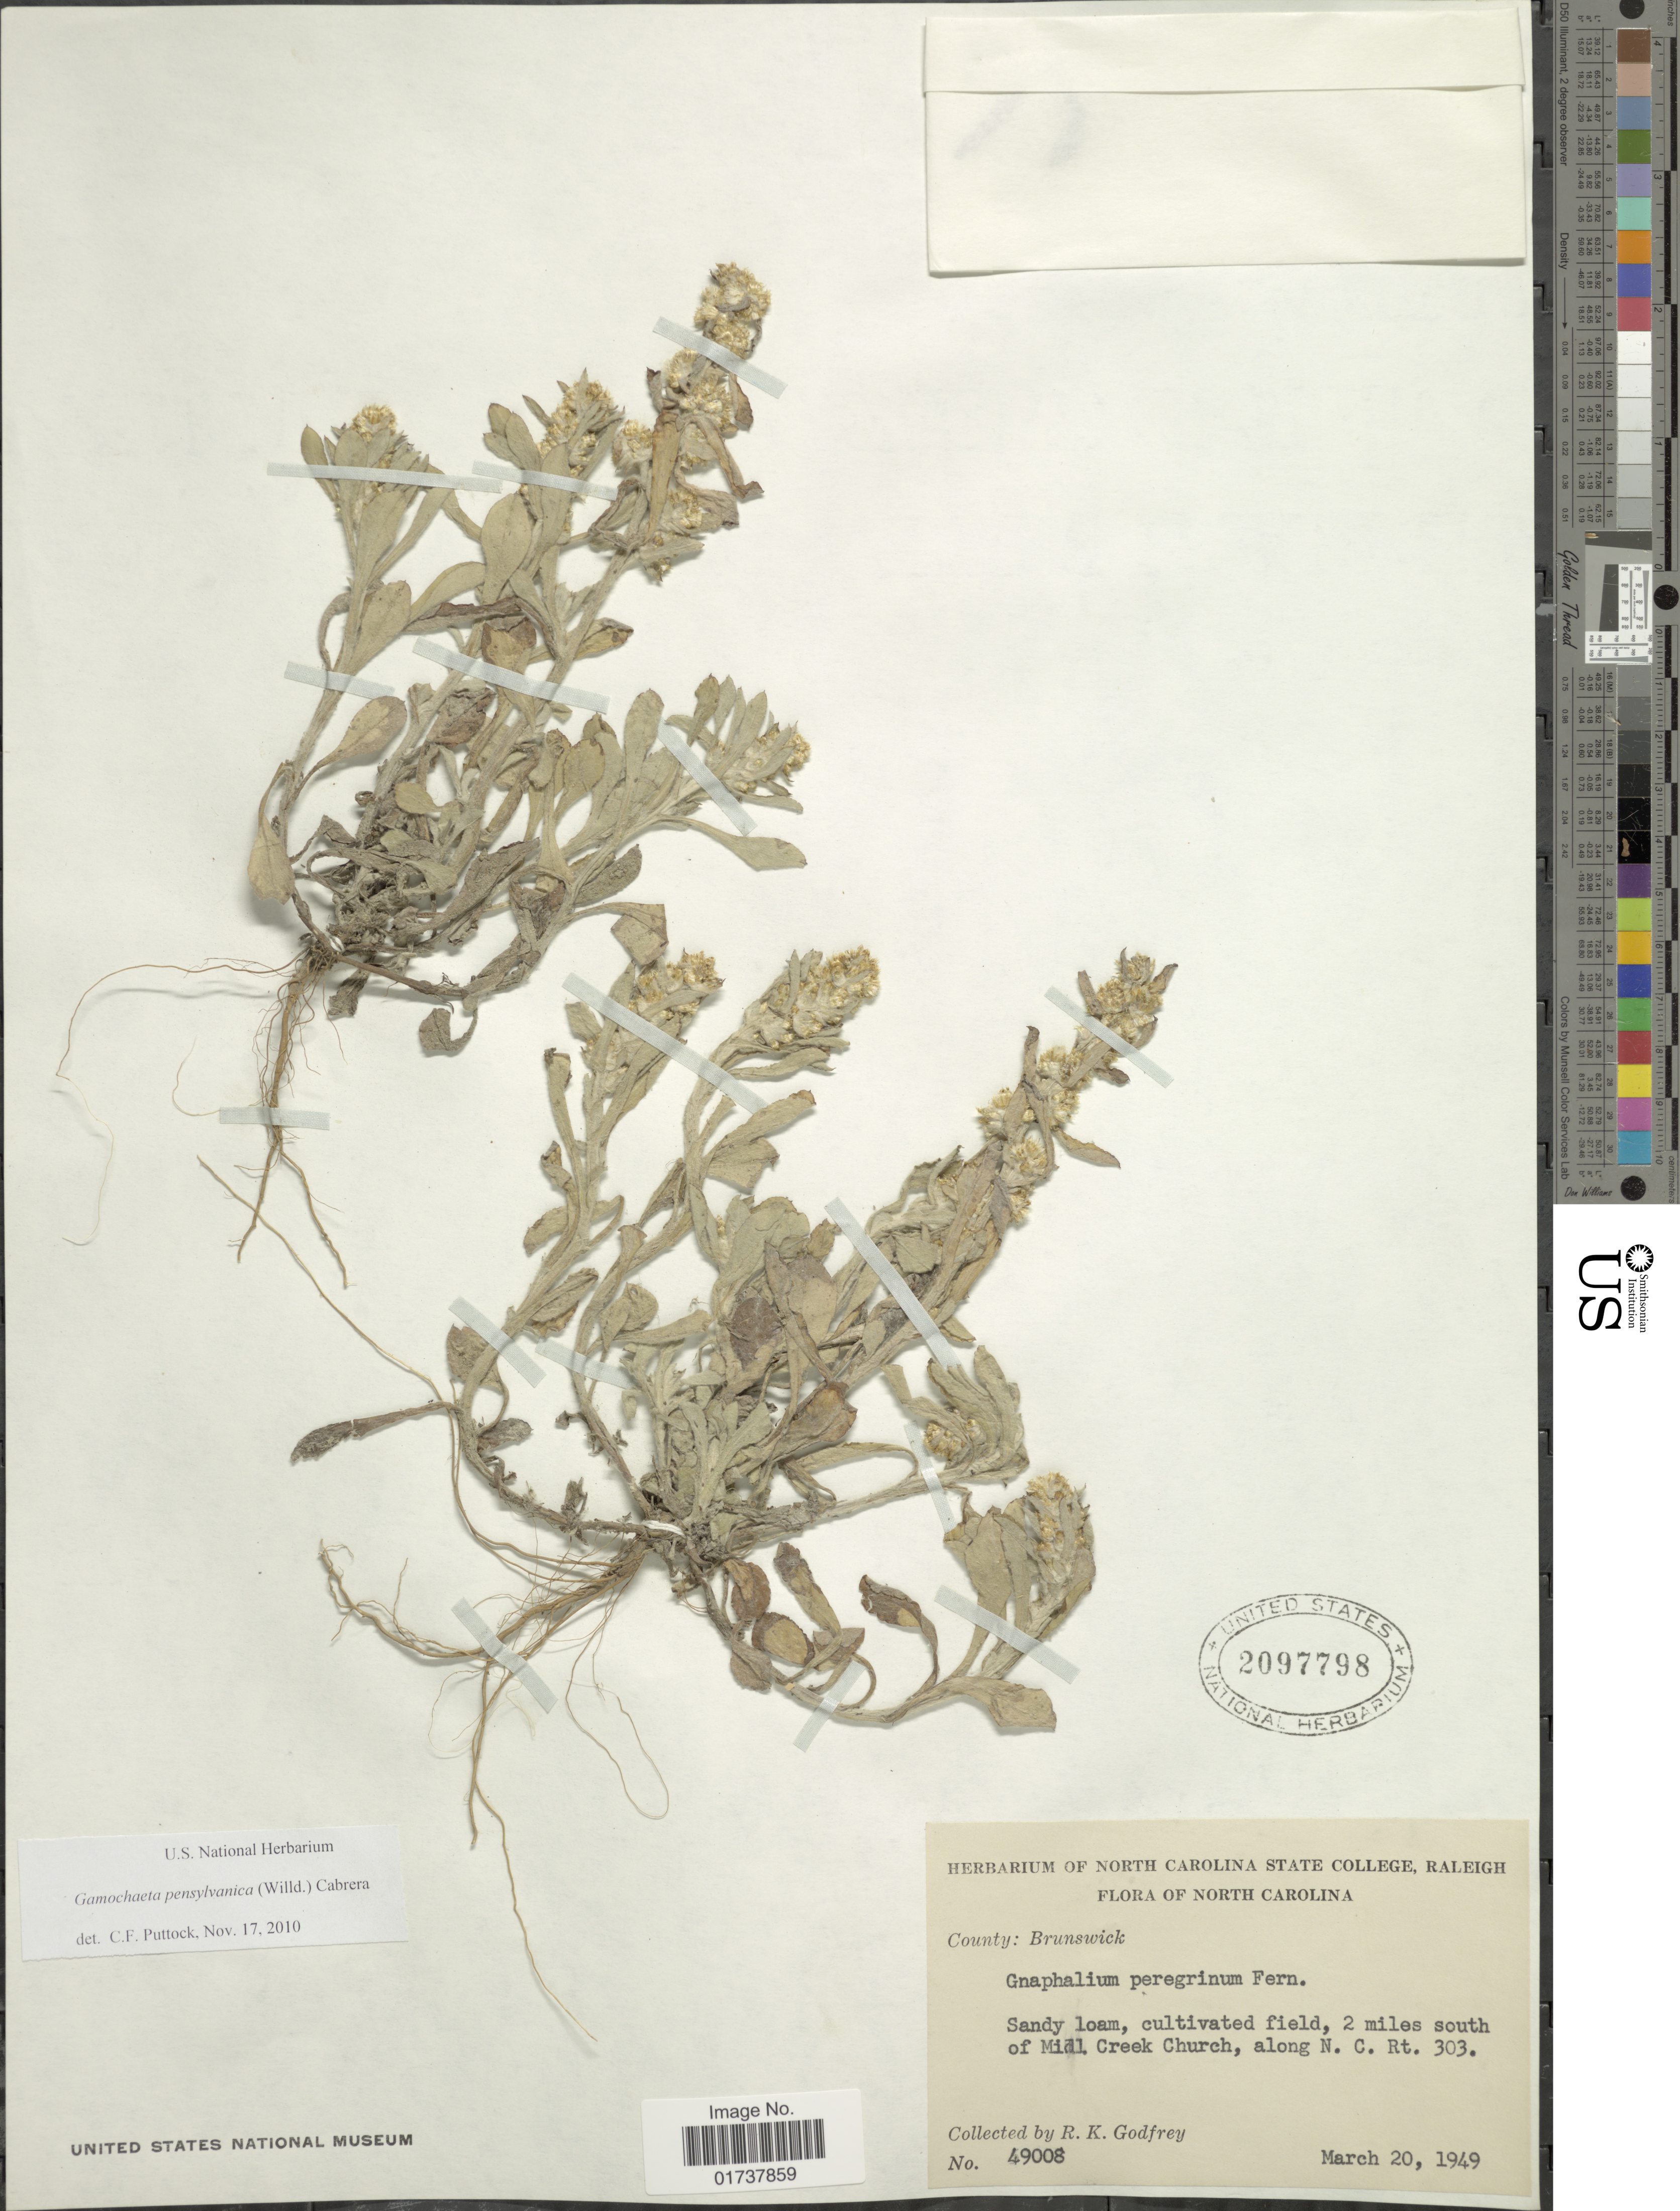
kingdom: Plantae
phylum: Tracheophyta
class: Magnoliopsida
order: Asterales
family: Asteraceae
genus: Gamochaeta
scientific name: Gamochaeta pensylvanica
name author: (Willd.) Cabrera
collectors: R. K. Godfrey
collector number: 49008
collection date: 1949-03-20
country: United States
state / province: North Carolina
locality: County: Brunswick, 2 miles south of Midl. Creek Church, Along N.C. Rt. 303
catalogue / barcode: US 2097798